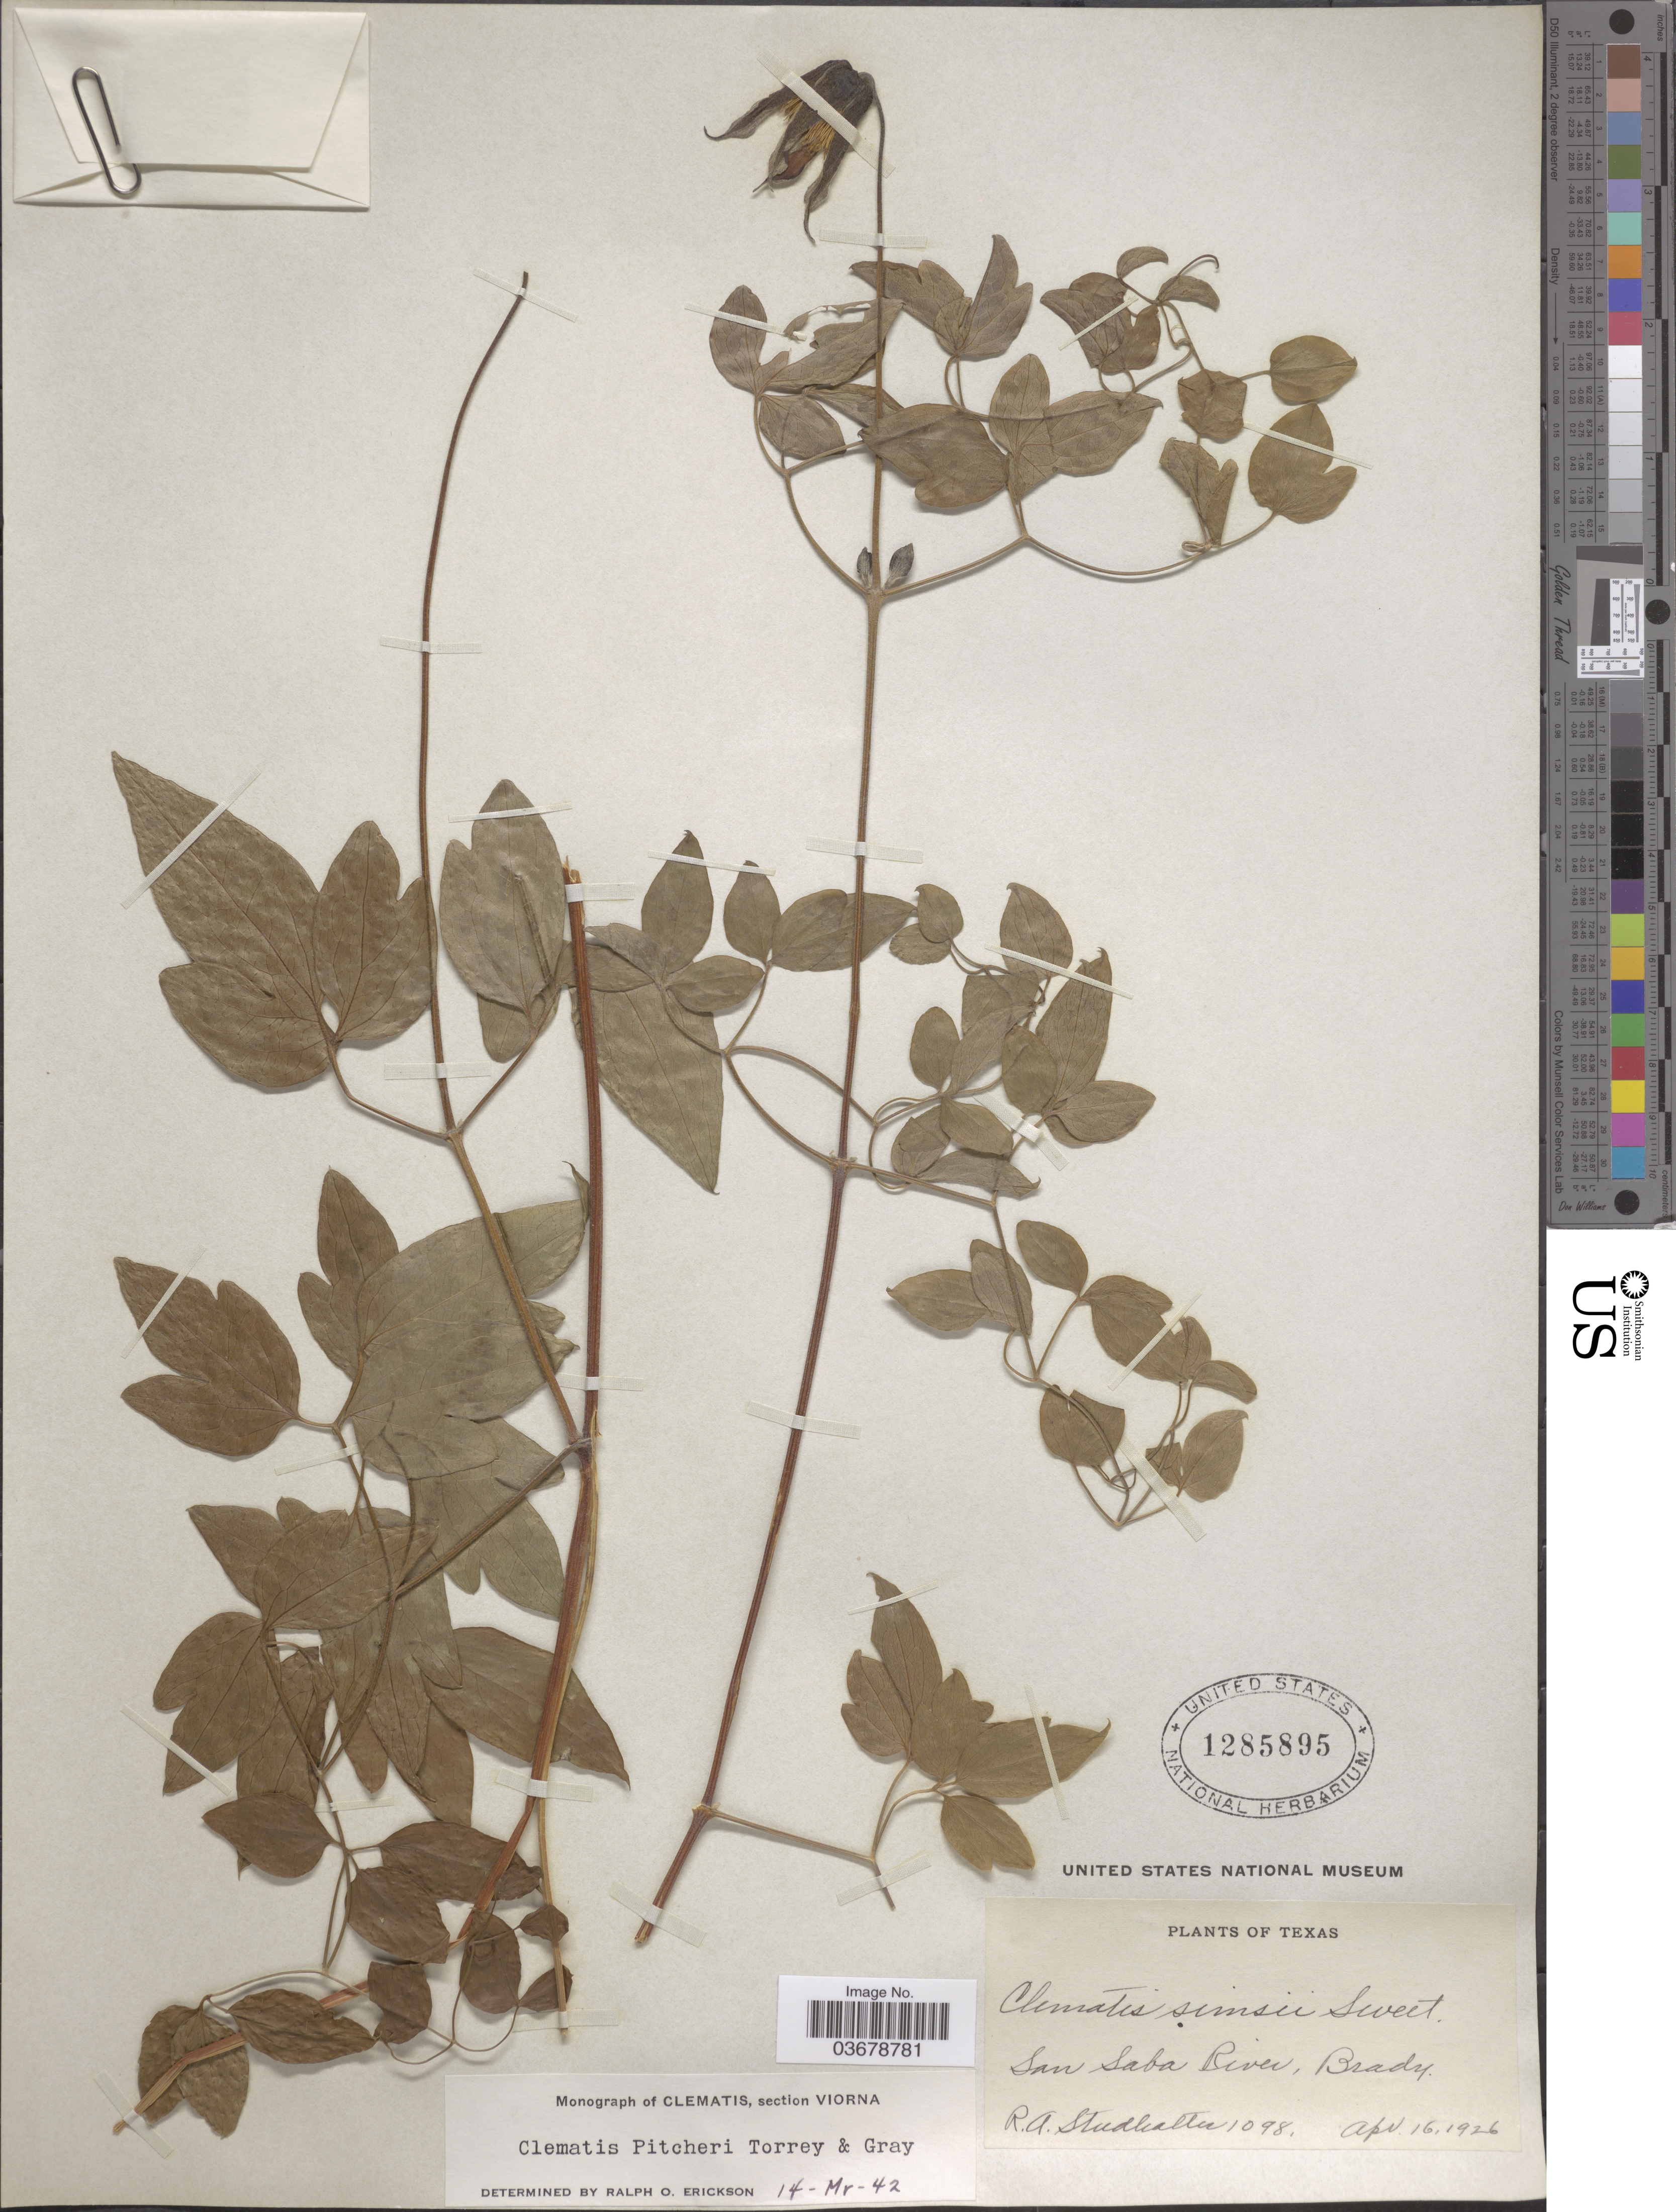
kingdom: Plantae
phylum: Tracheophyta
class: Magnoliopsida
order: Ranunculales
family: Ranunculaceae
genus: Clematis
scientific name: Clematis viorna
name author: L.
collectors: R. Studhalter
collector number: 1098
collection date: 1926-04-16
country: United States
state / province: Texas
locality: San Saba River, Brady.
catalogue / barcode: US 1285895